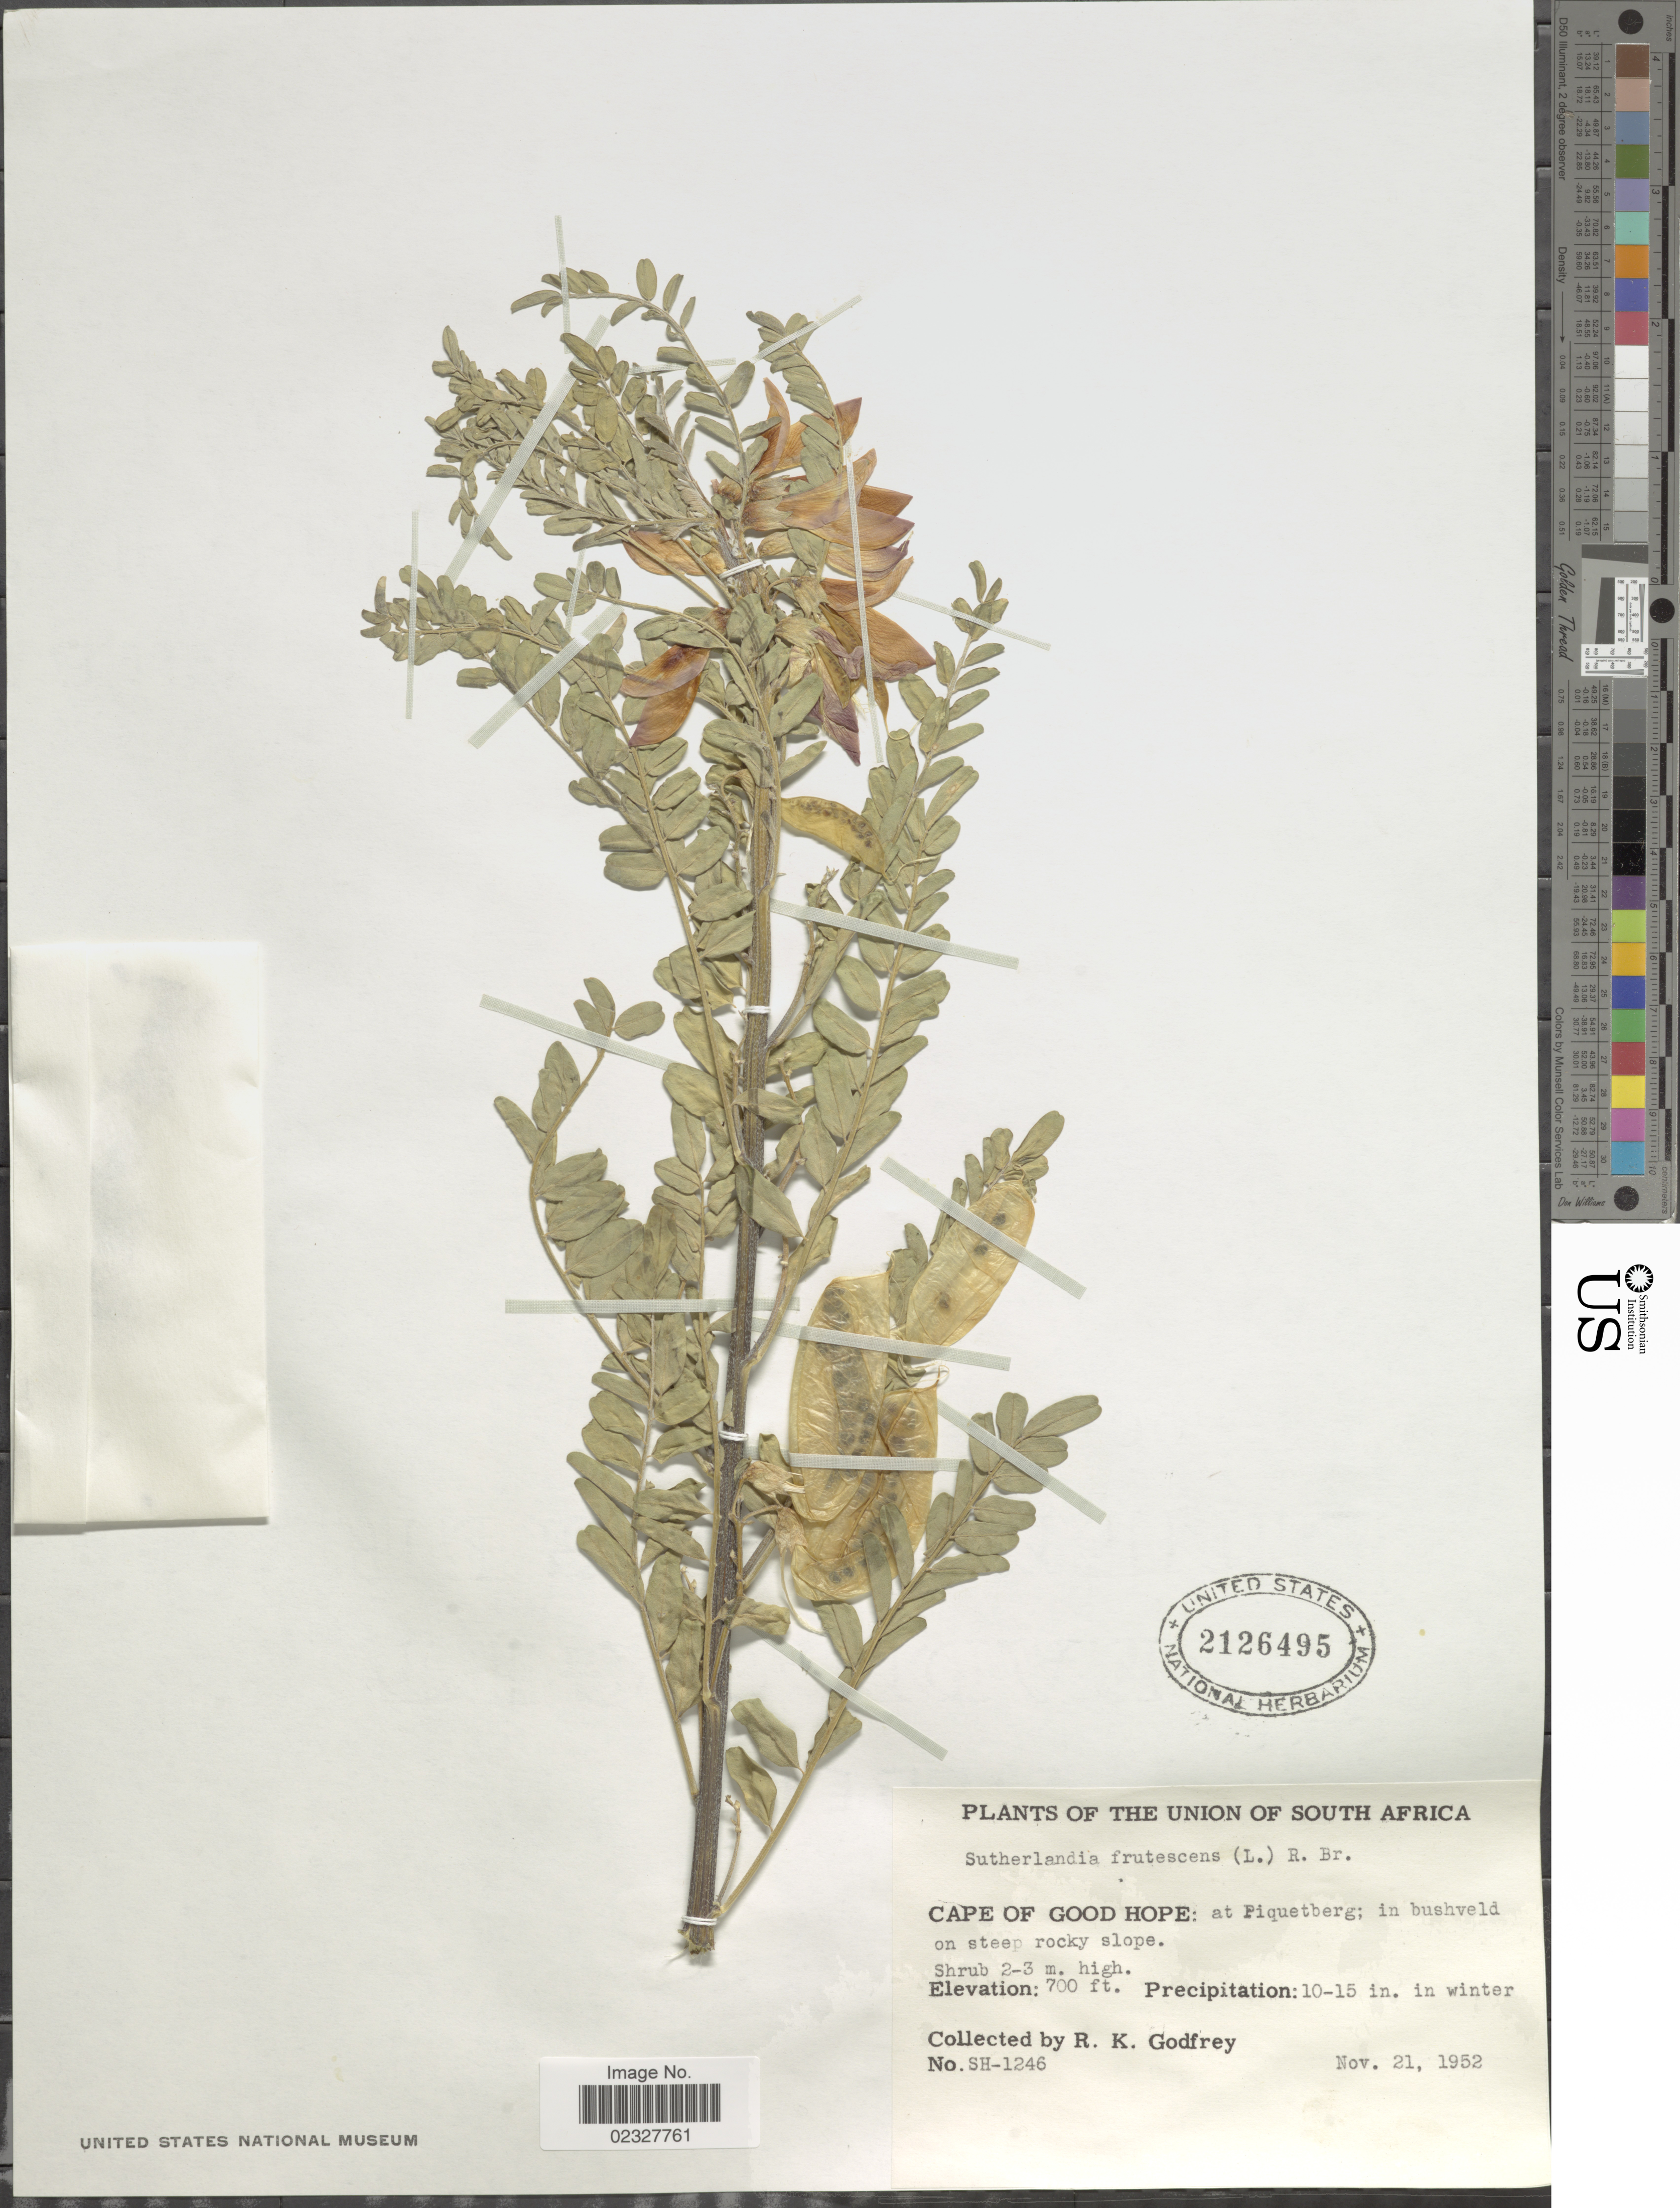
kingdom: Plantae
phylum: Tracheophyta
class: Magnoliopsida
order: Fabales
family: Fabaceae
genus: Sutherlandia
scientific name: Sutherlandia frutescens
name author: (L.) R. Br. ex W.T. Aiton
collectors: R. K. Godfrey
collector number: SH-1246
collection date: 1952-11-21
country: South Africa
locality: Cape of Good Hope: At Piquetberg; in bushveld.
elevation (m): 213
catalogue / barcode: US 2126495